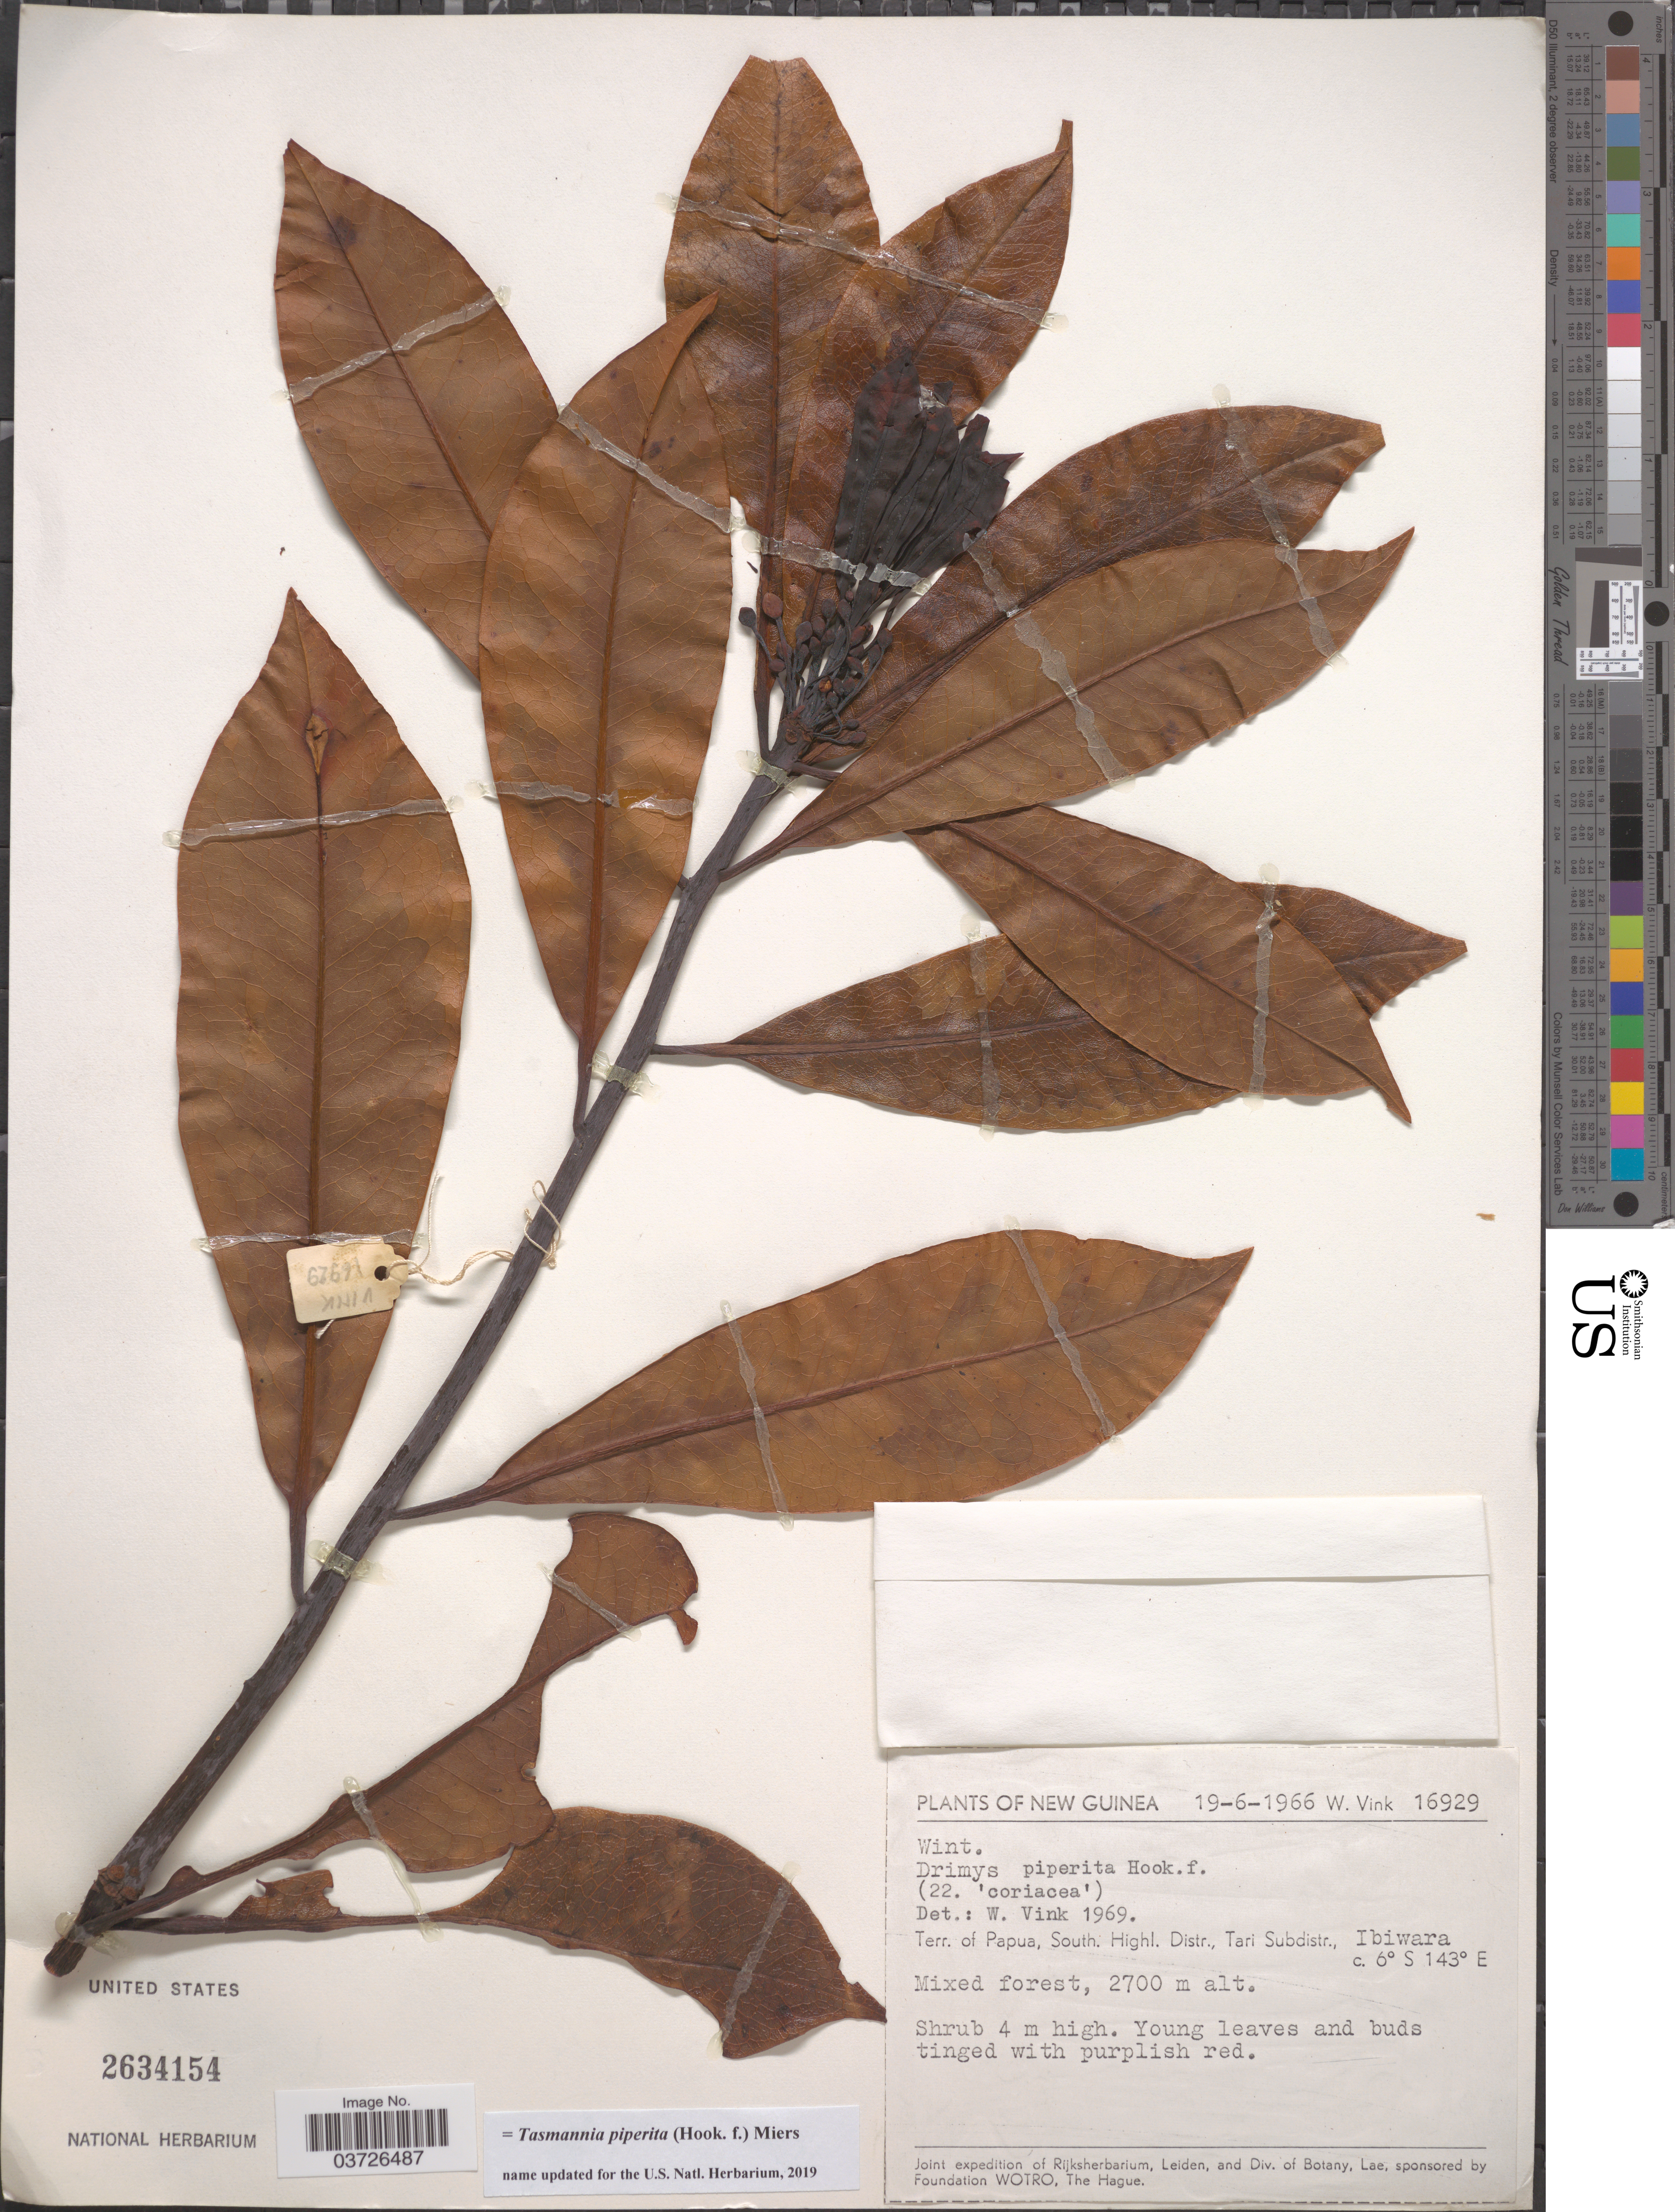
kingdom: Plantae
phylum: Tracheophyta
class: Magnoliopsida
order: Canellales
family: Winteraceae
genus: Tasmannia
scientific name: Tasmannia piperita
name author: (Hook. f.) Miers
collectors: W. Vink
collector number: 16929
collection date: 1966-06-19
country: Papua New Guinea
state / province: Southern Highlands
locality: New Guinea. Terr. of Papua, South. Highl. Distr., Tari Subdistr., Ibiwara.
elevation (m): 2700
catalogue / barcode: US 2634154